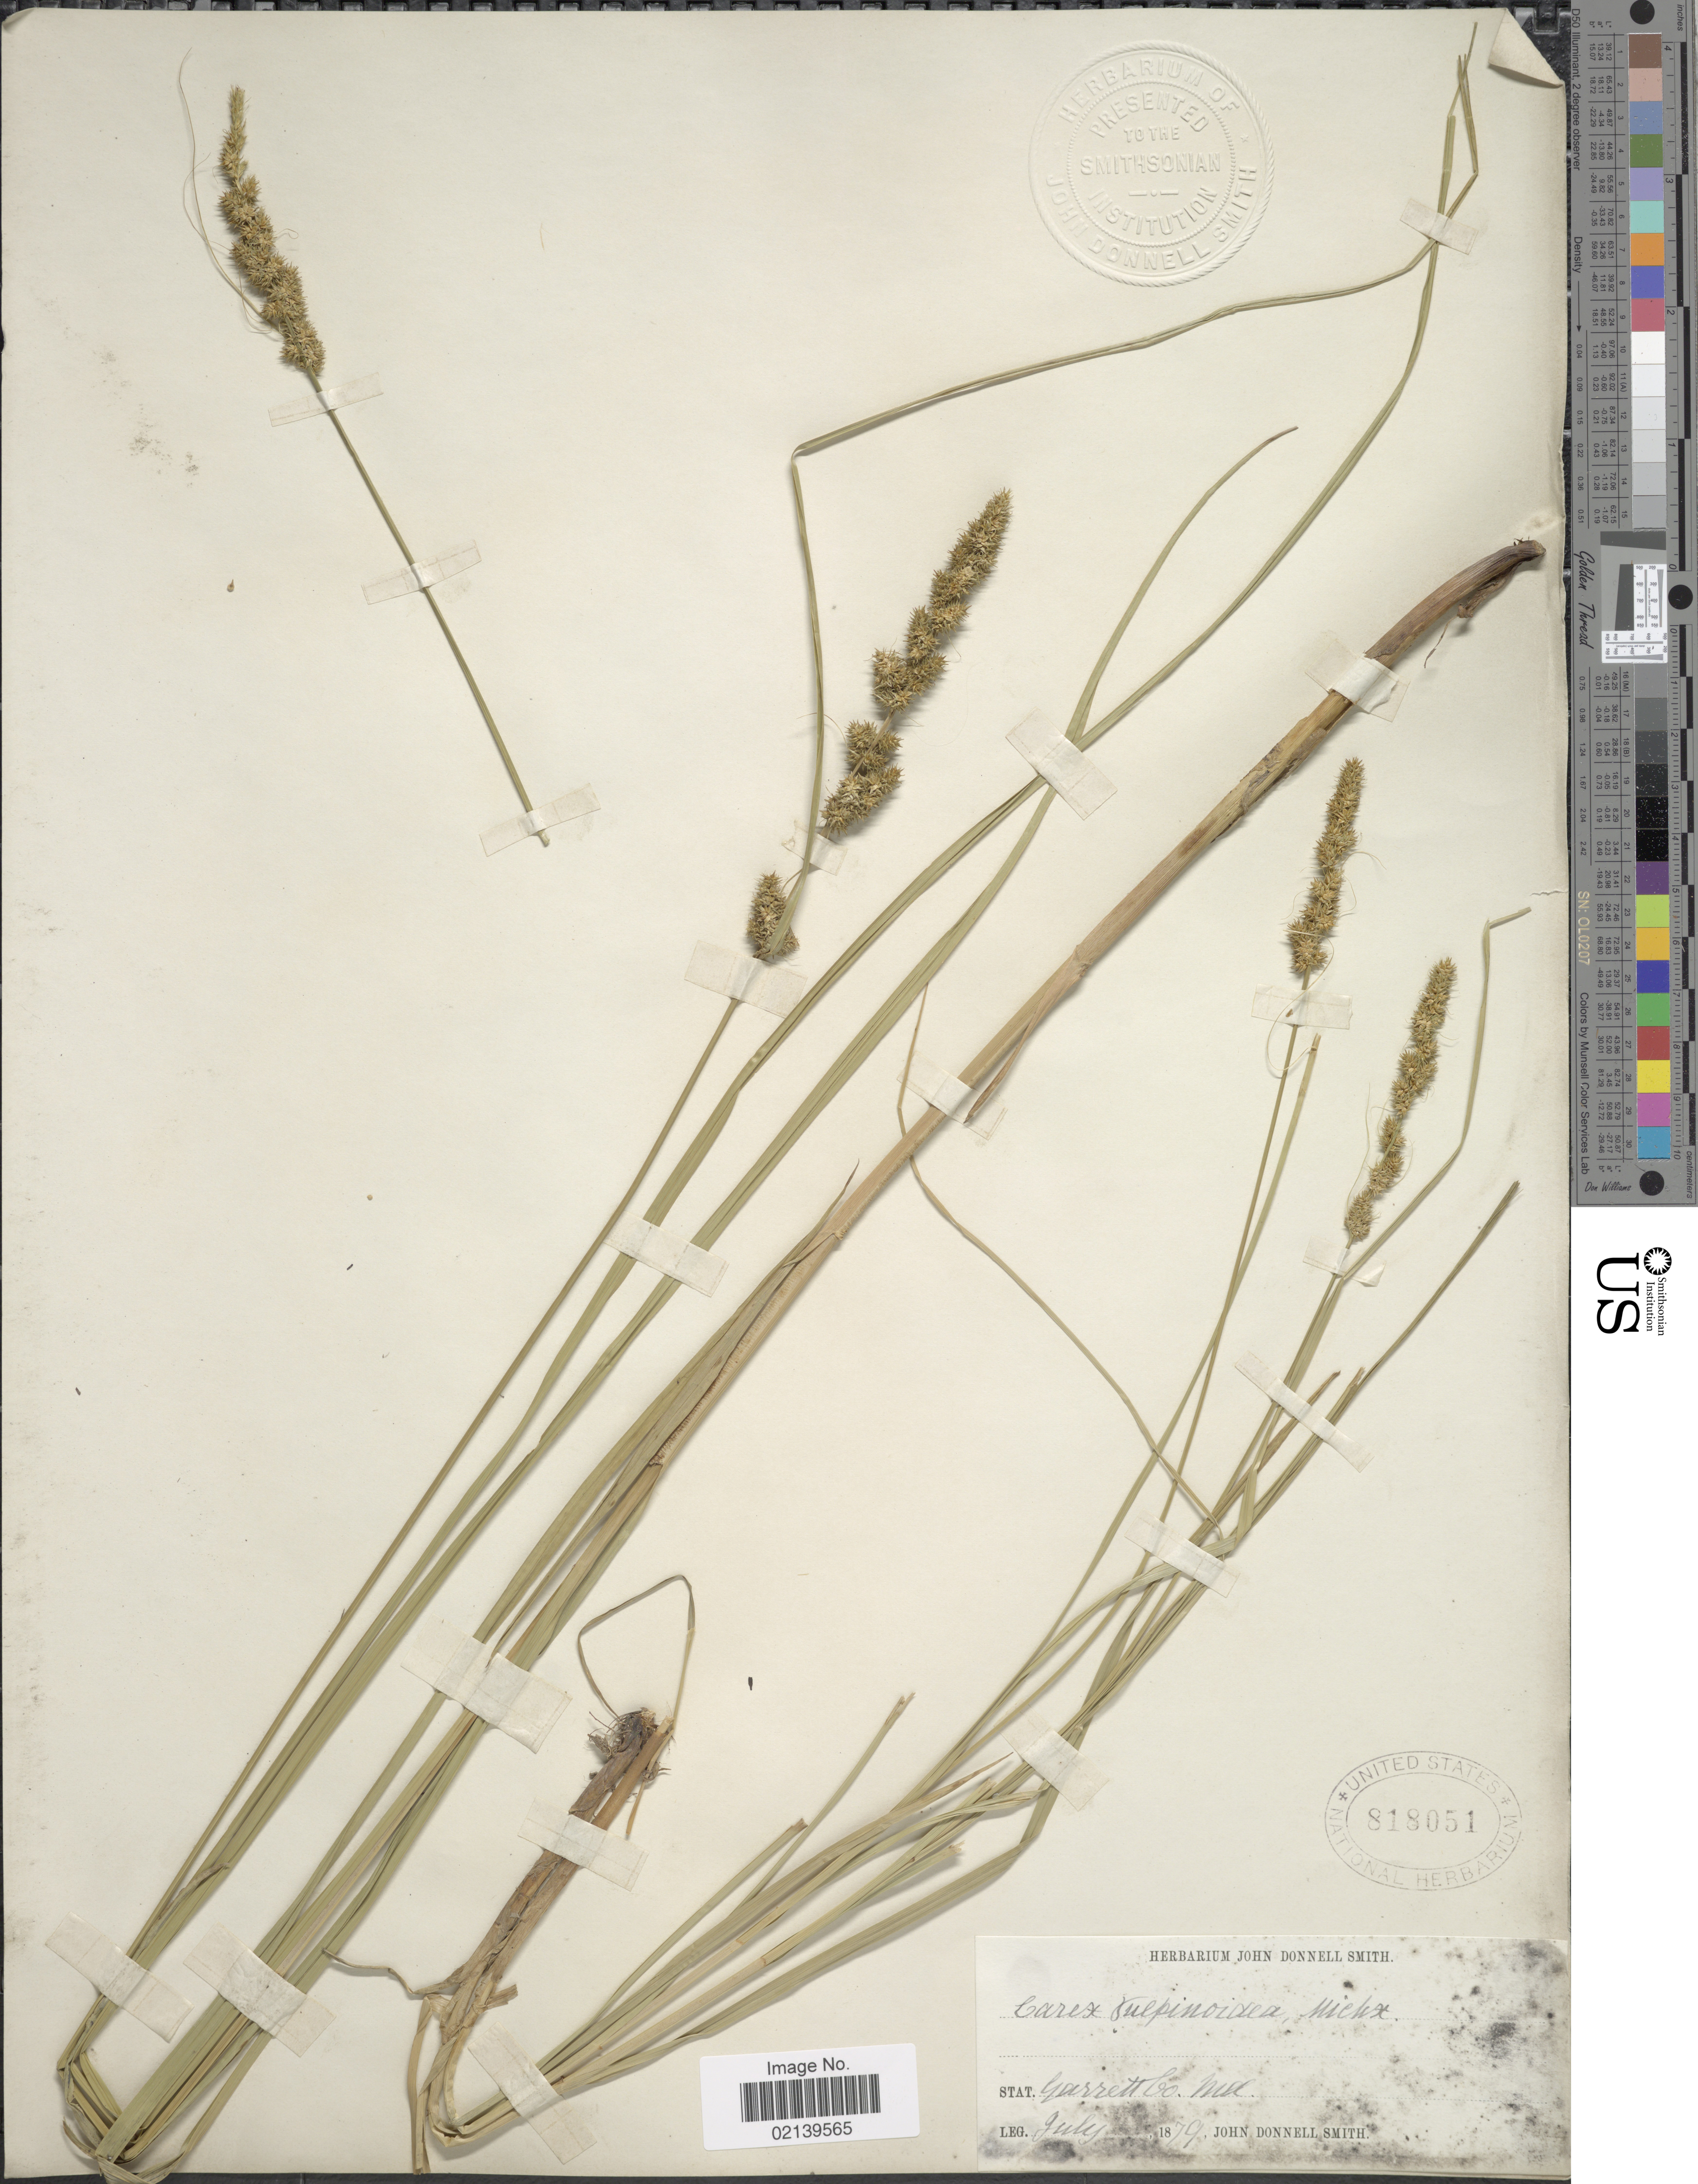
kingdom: Plantae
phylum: Tracheophyta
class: Liliopsida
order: Poales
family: Cyperaceae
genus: Carex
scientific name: Carex vulpinoidea Michx.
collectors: J. Donnell Smith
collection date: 1879-07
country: United States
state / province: Maryland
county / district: Garrett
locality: Garrett Co.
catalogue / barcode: US 818051